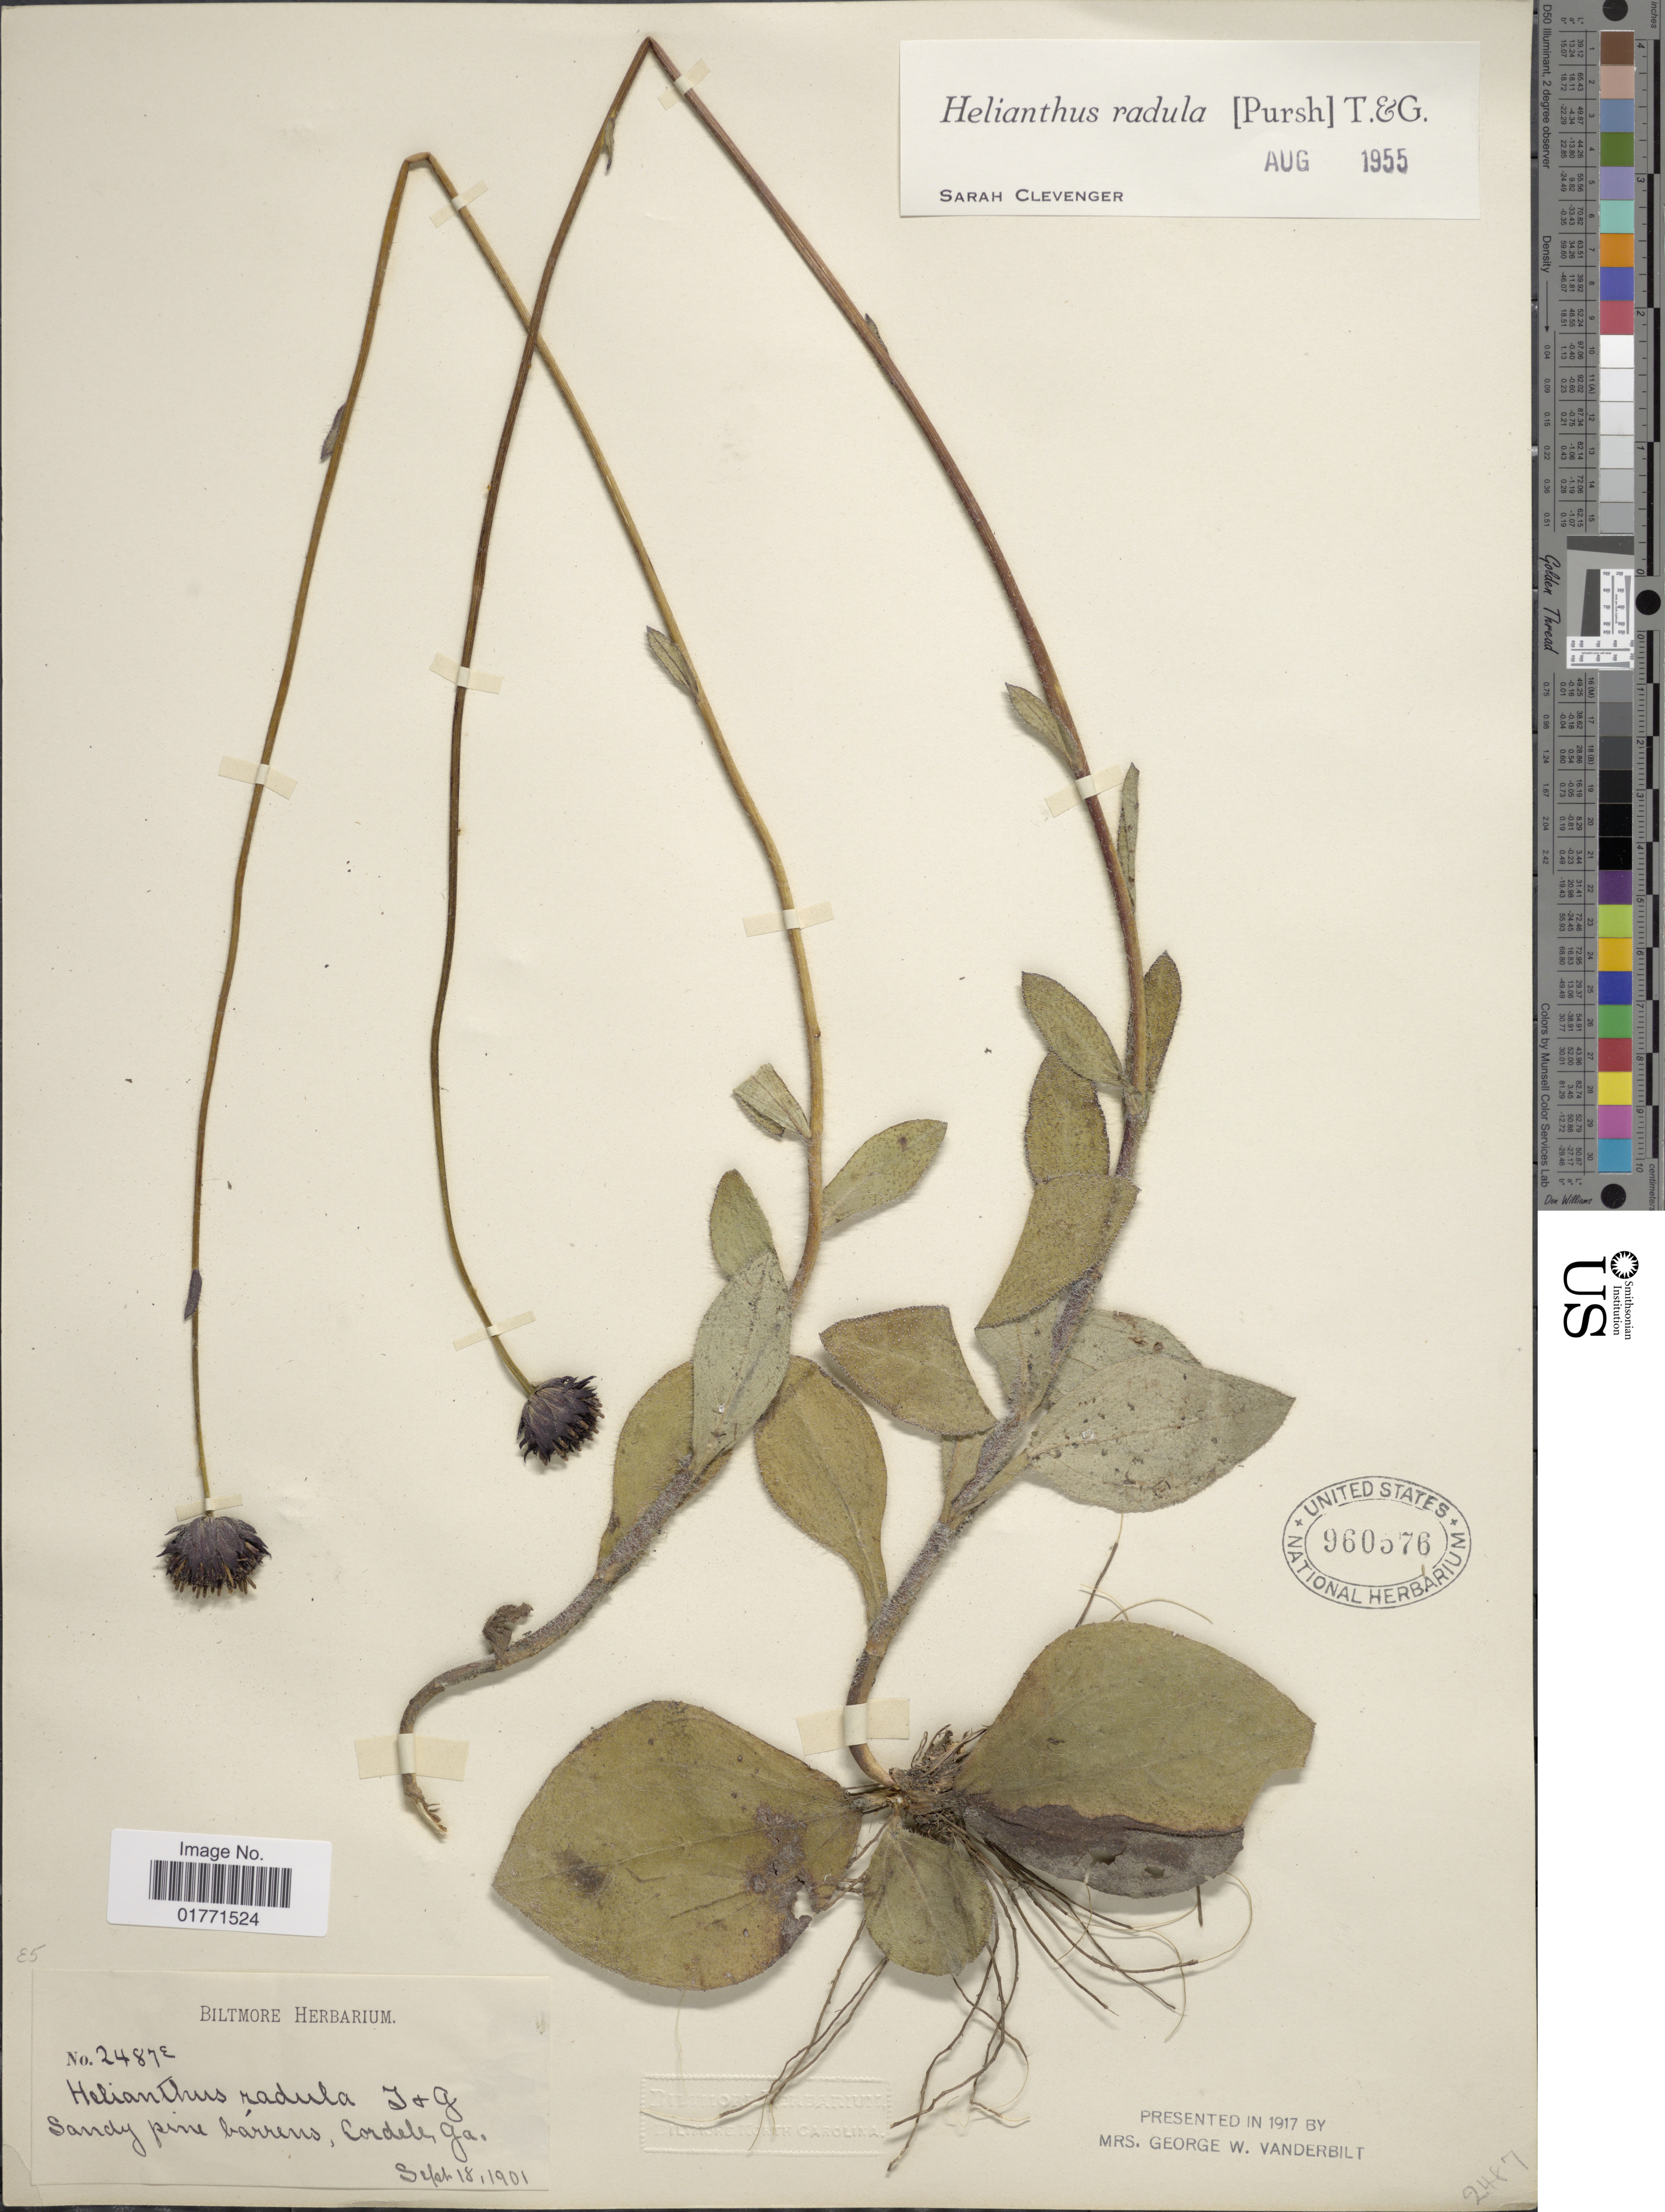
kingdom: Plantae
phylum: Tracheophyta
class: Magnoliopsida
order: Asterales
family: Asteraceae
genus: Helianthus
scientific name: Helianthus radula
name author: (Pursh) Torr. & A. Gray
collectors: ex herb. Biltmore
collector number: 2487e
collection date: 1901-09-18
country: United States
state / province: Georgia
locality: Sandy pine barrens, Cordele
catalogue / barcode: US 960576